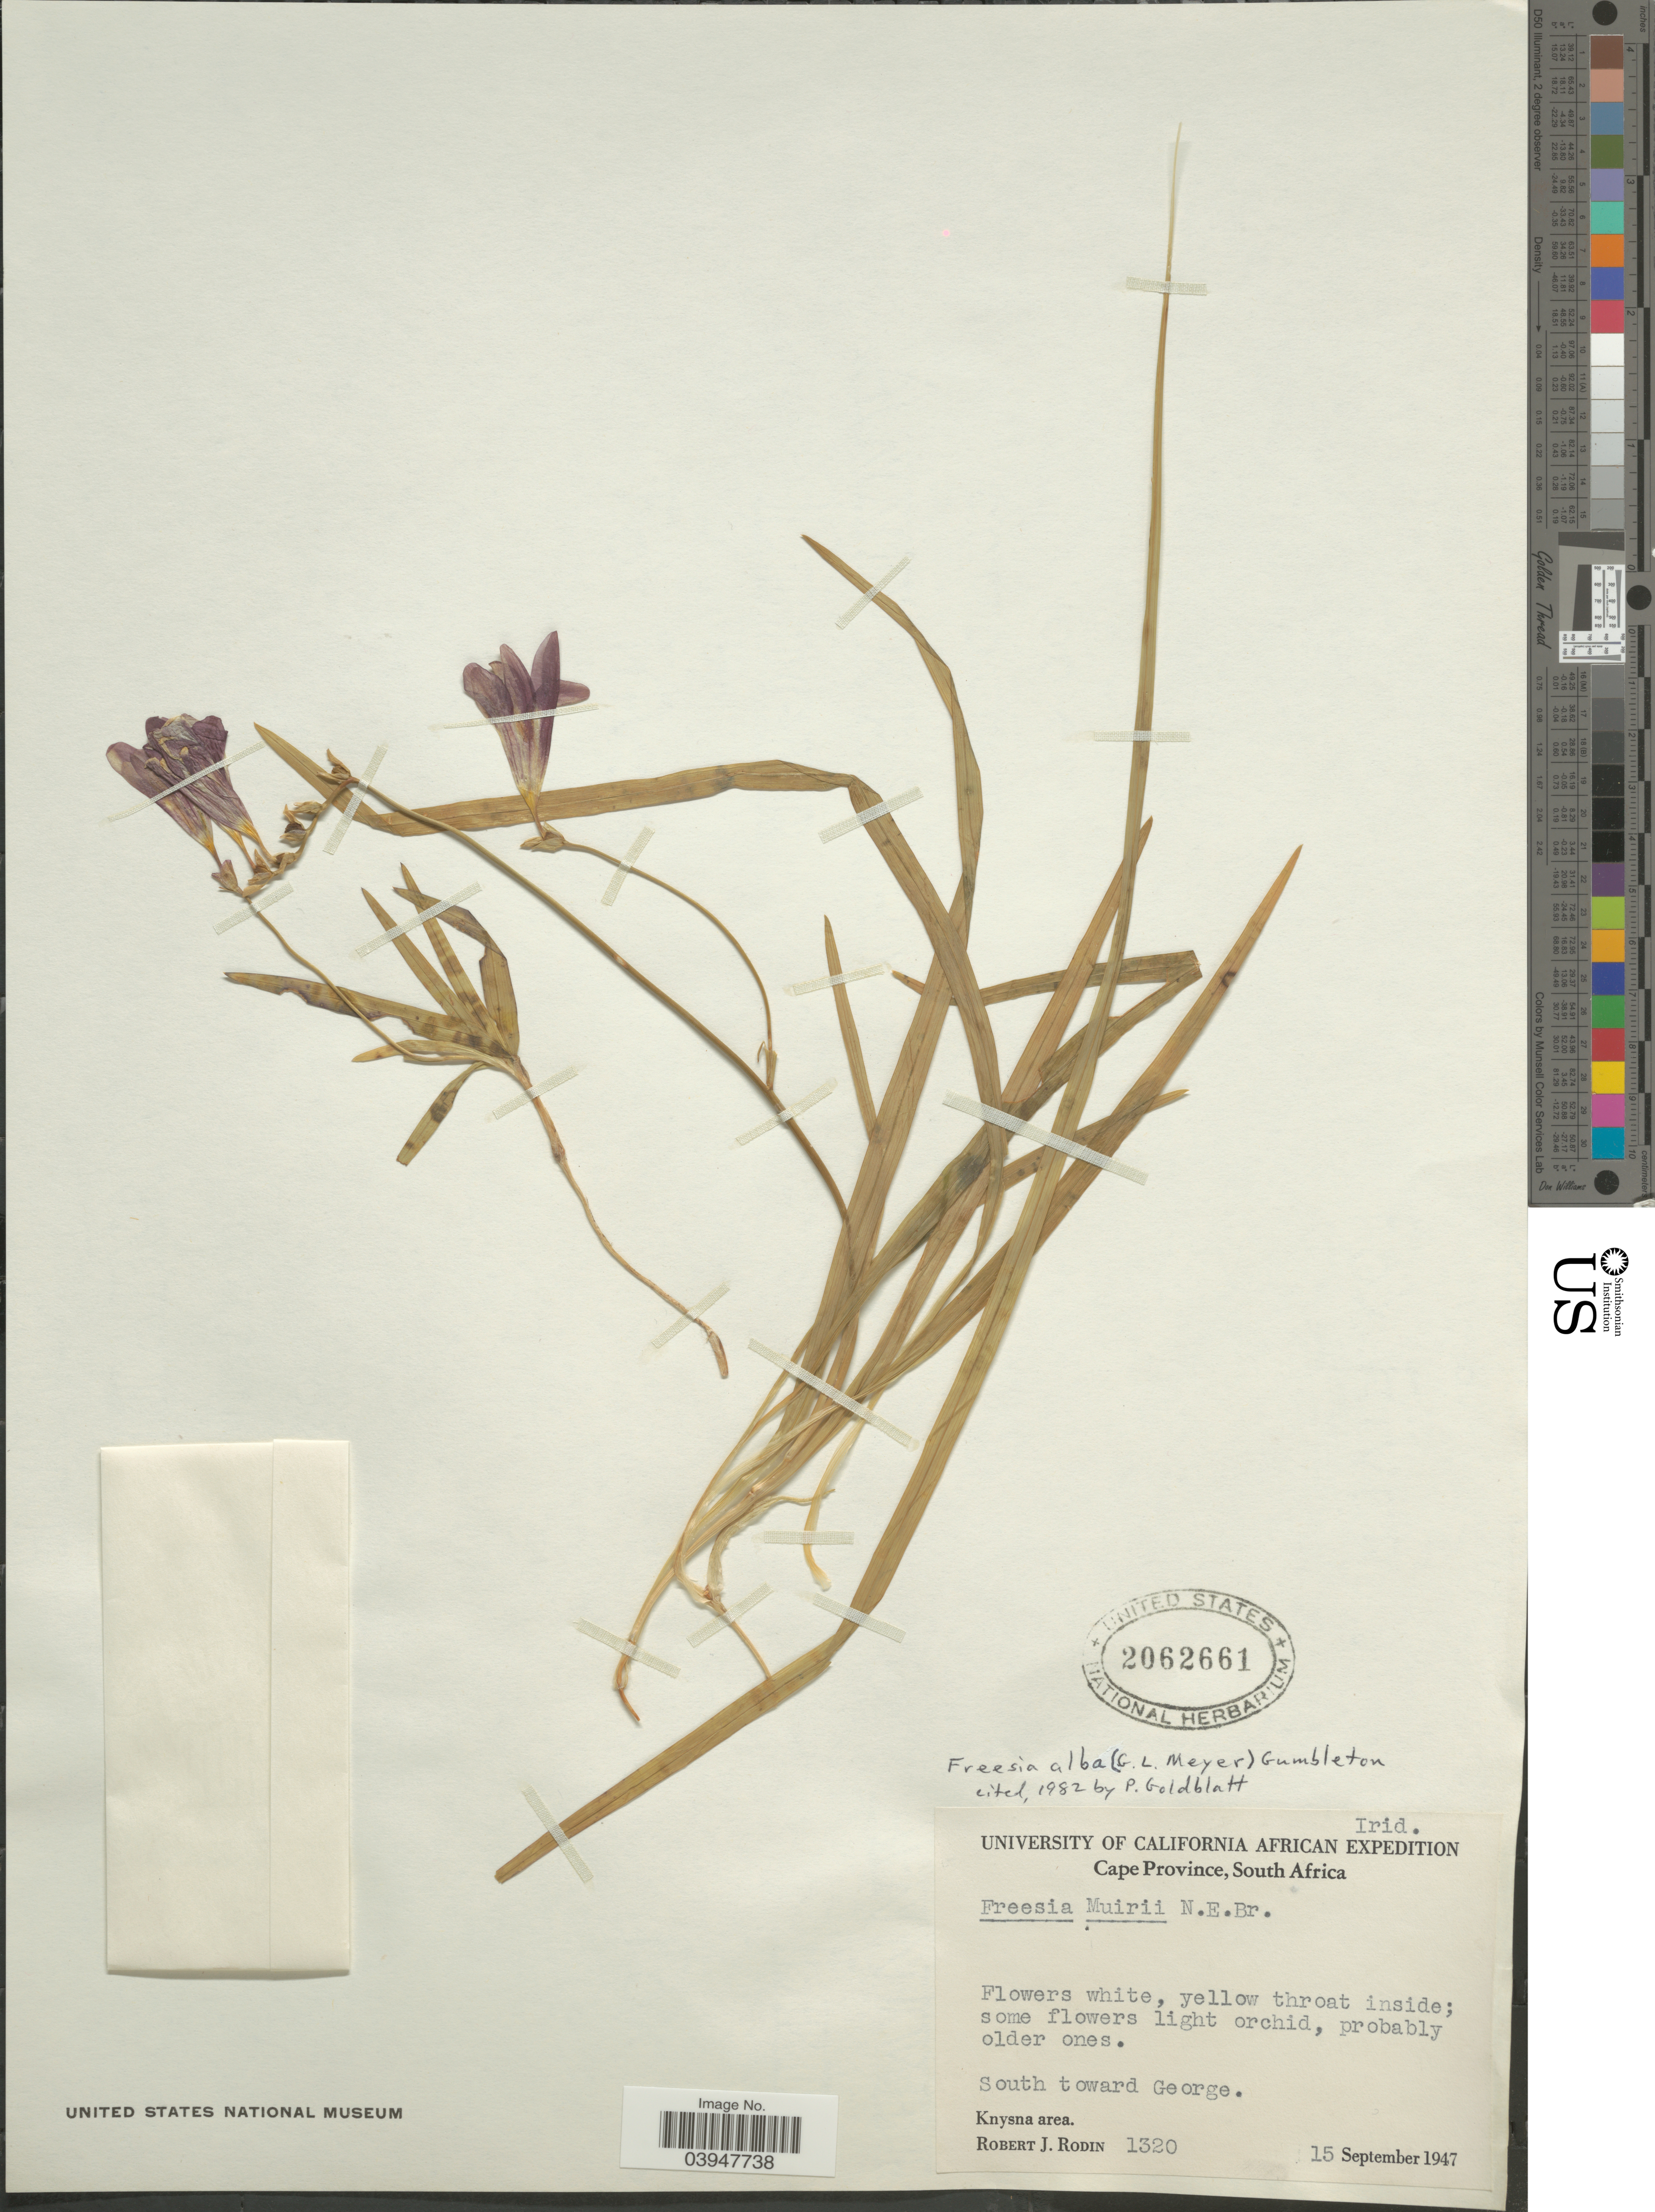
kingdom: Plantae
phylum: Tracheophyta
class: Liliopsida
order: Asparagales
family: Iridaceae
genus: Freesia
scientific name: Freesia alba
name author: (G.L. Mey.) Gumbl.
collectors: R. J. Rodin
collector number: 1320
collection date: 1947-09-15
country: South Africa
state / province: Western Cape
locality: South toward George. Knysna area.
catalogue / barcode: US 2062661